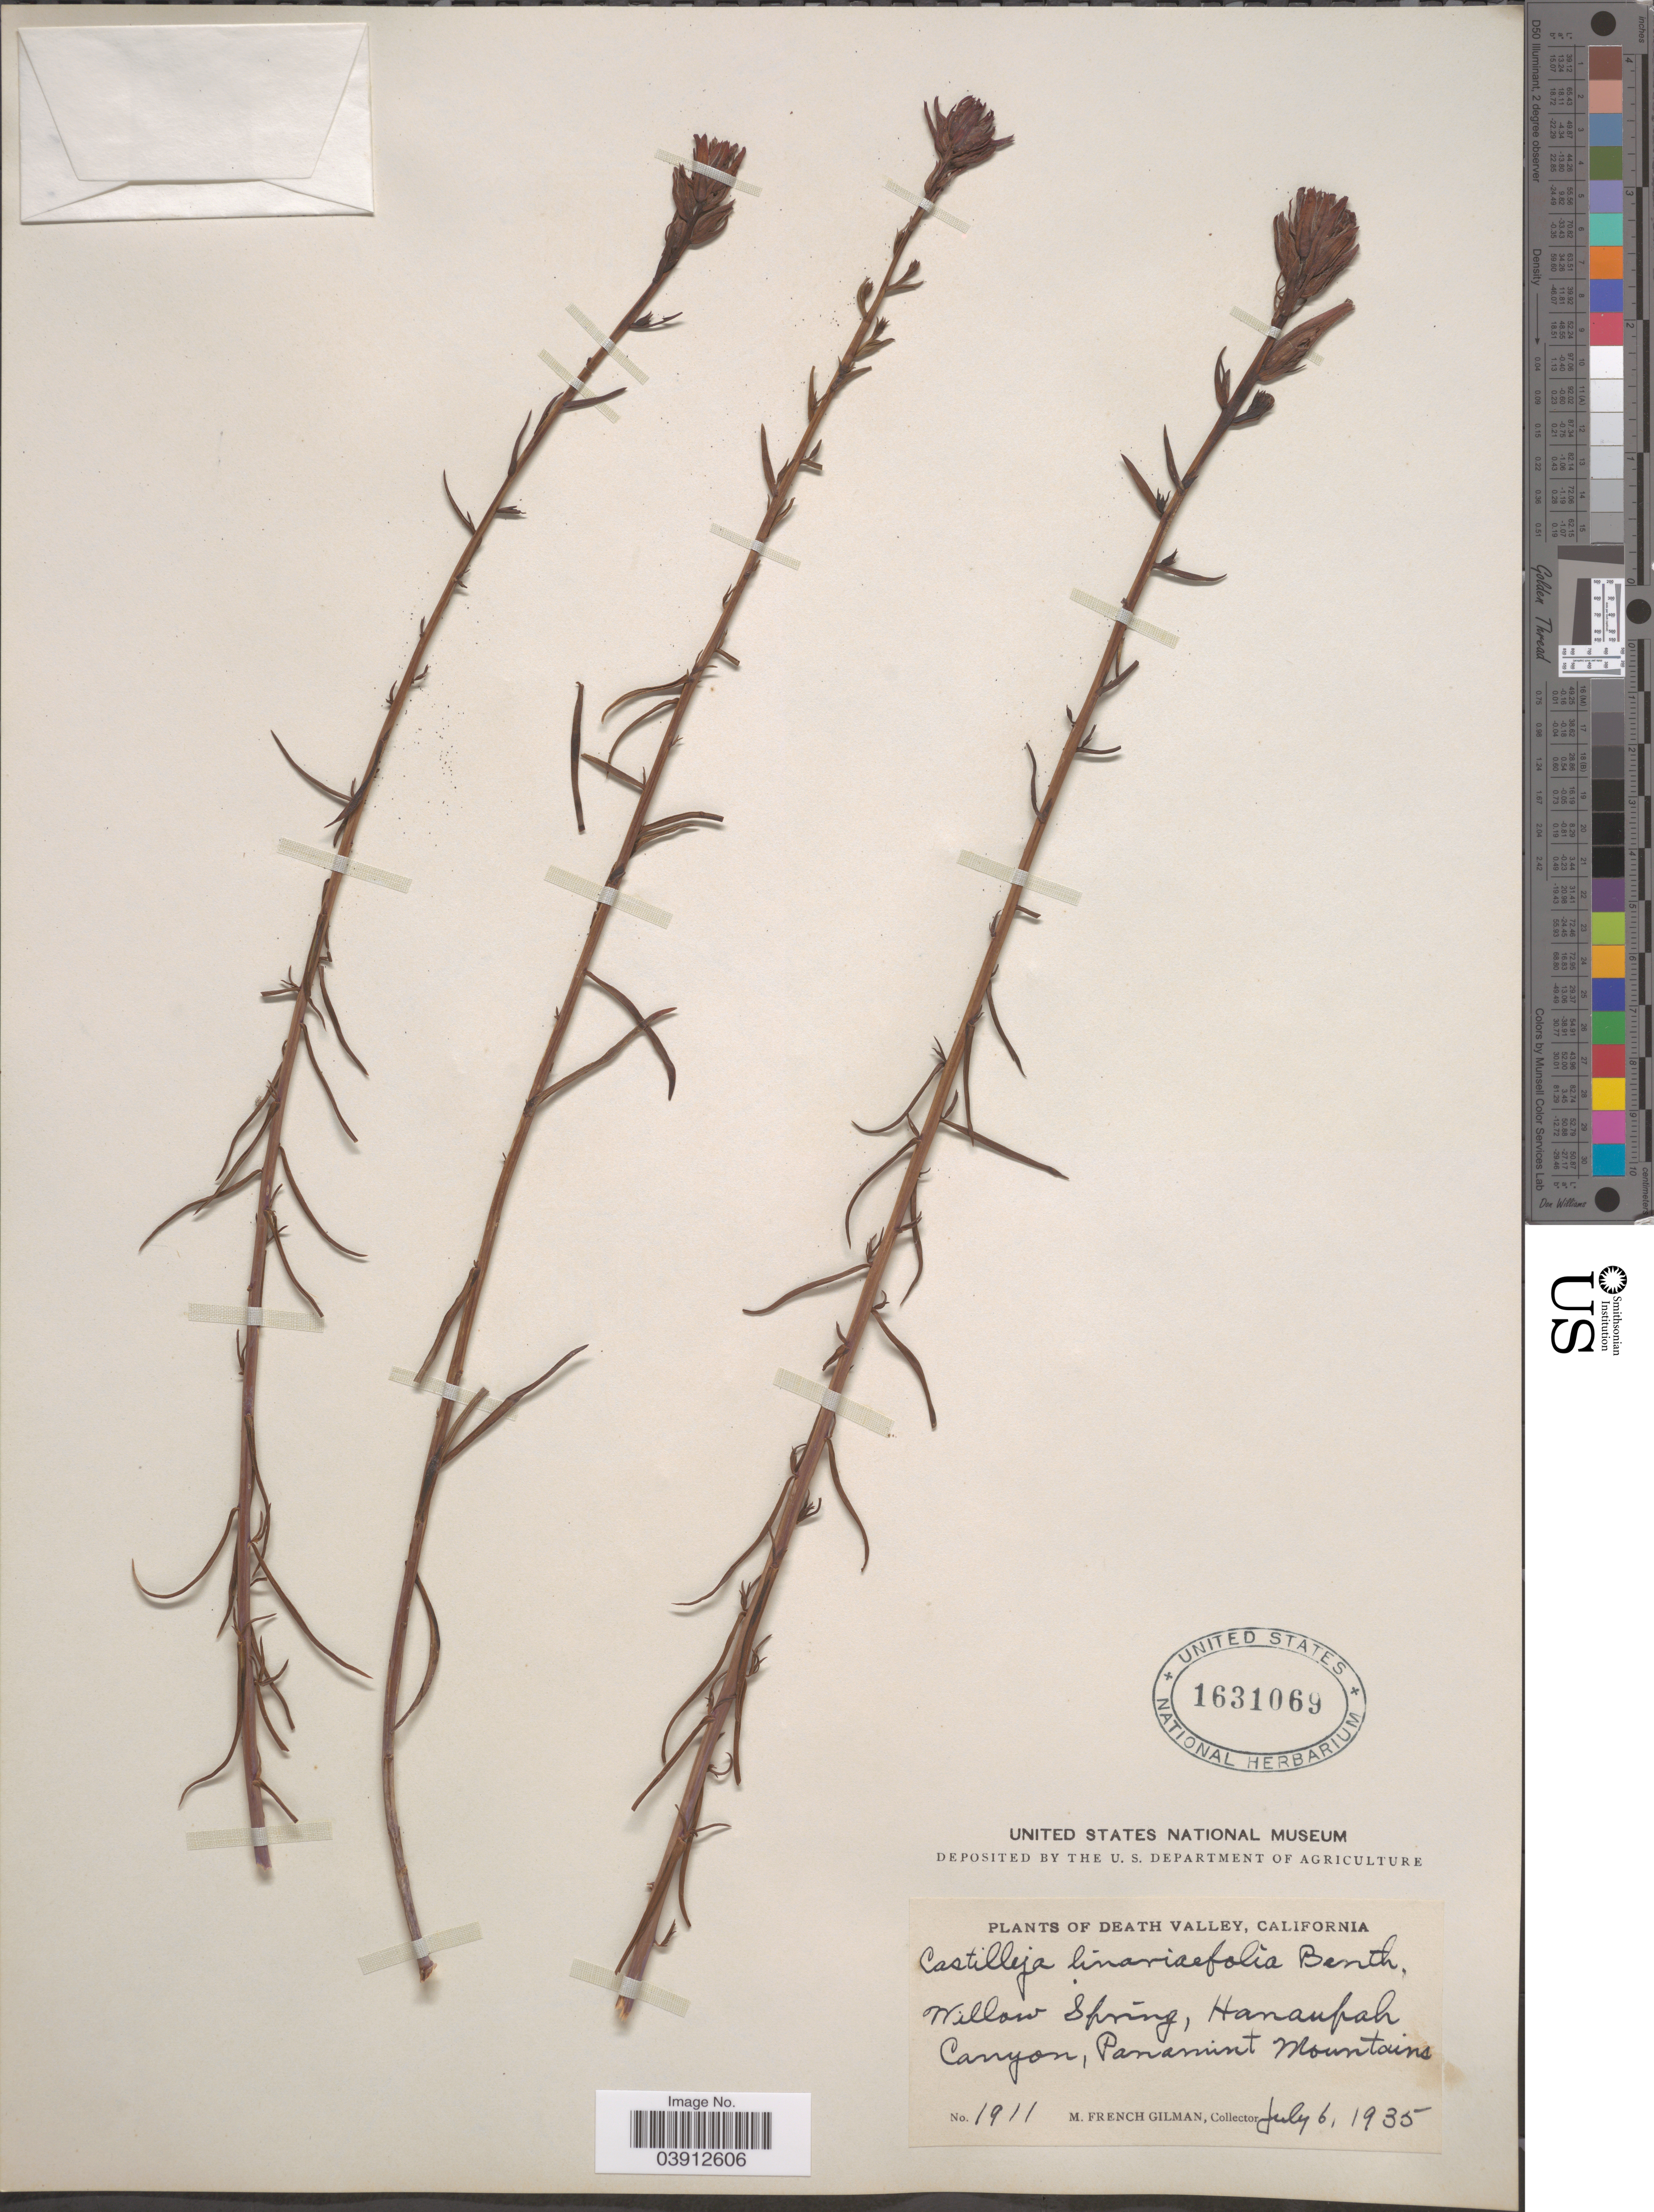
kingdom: Plantae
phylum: Tracheophyta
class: Magnoliopsida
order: Lamiales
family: Orobanchaceae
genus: Castilleja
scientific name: Castilleja linariifolia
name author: Benth.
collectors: M. F. Gilman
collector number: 1911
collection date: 1935-07-06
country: United States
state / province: California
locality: Death Valley. Willow Spring, Hanaupah Canyon, Panamint Mountains.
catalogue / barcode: US 1631069